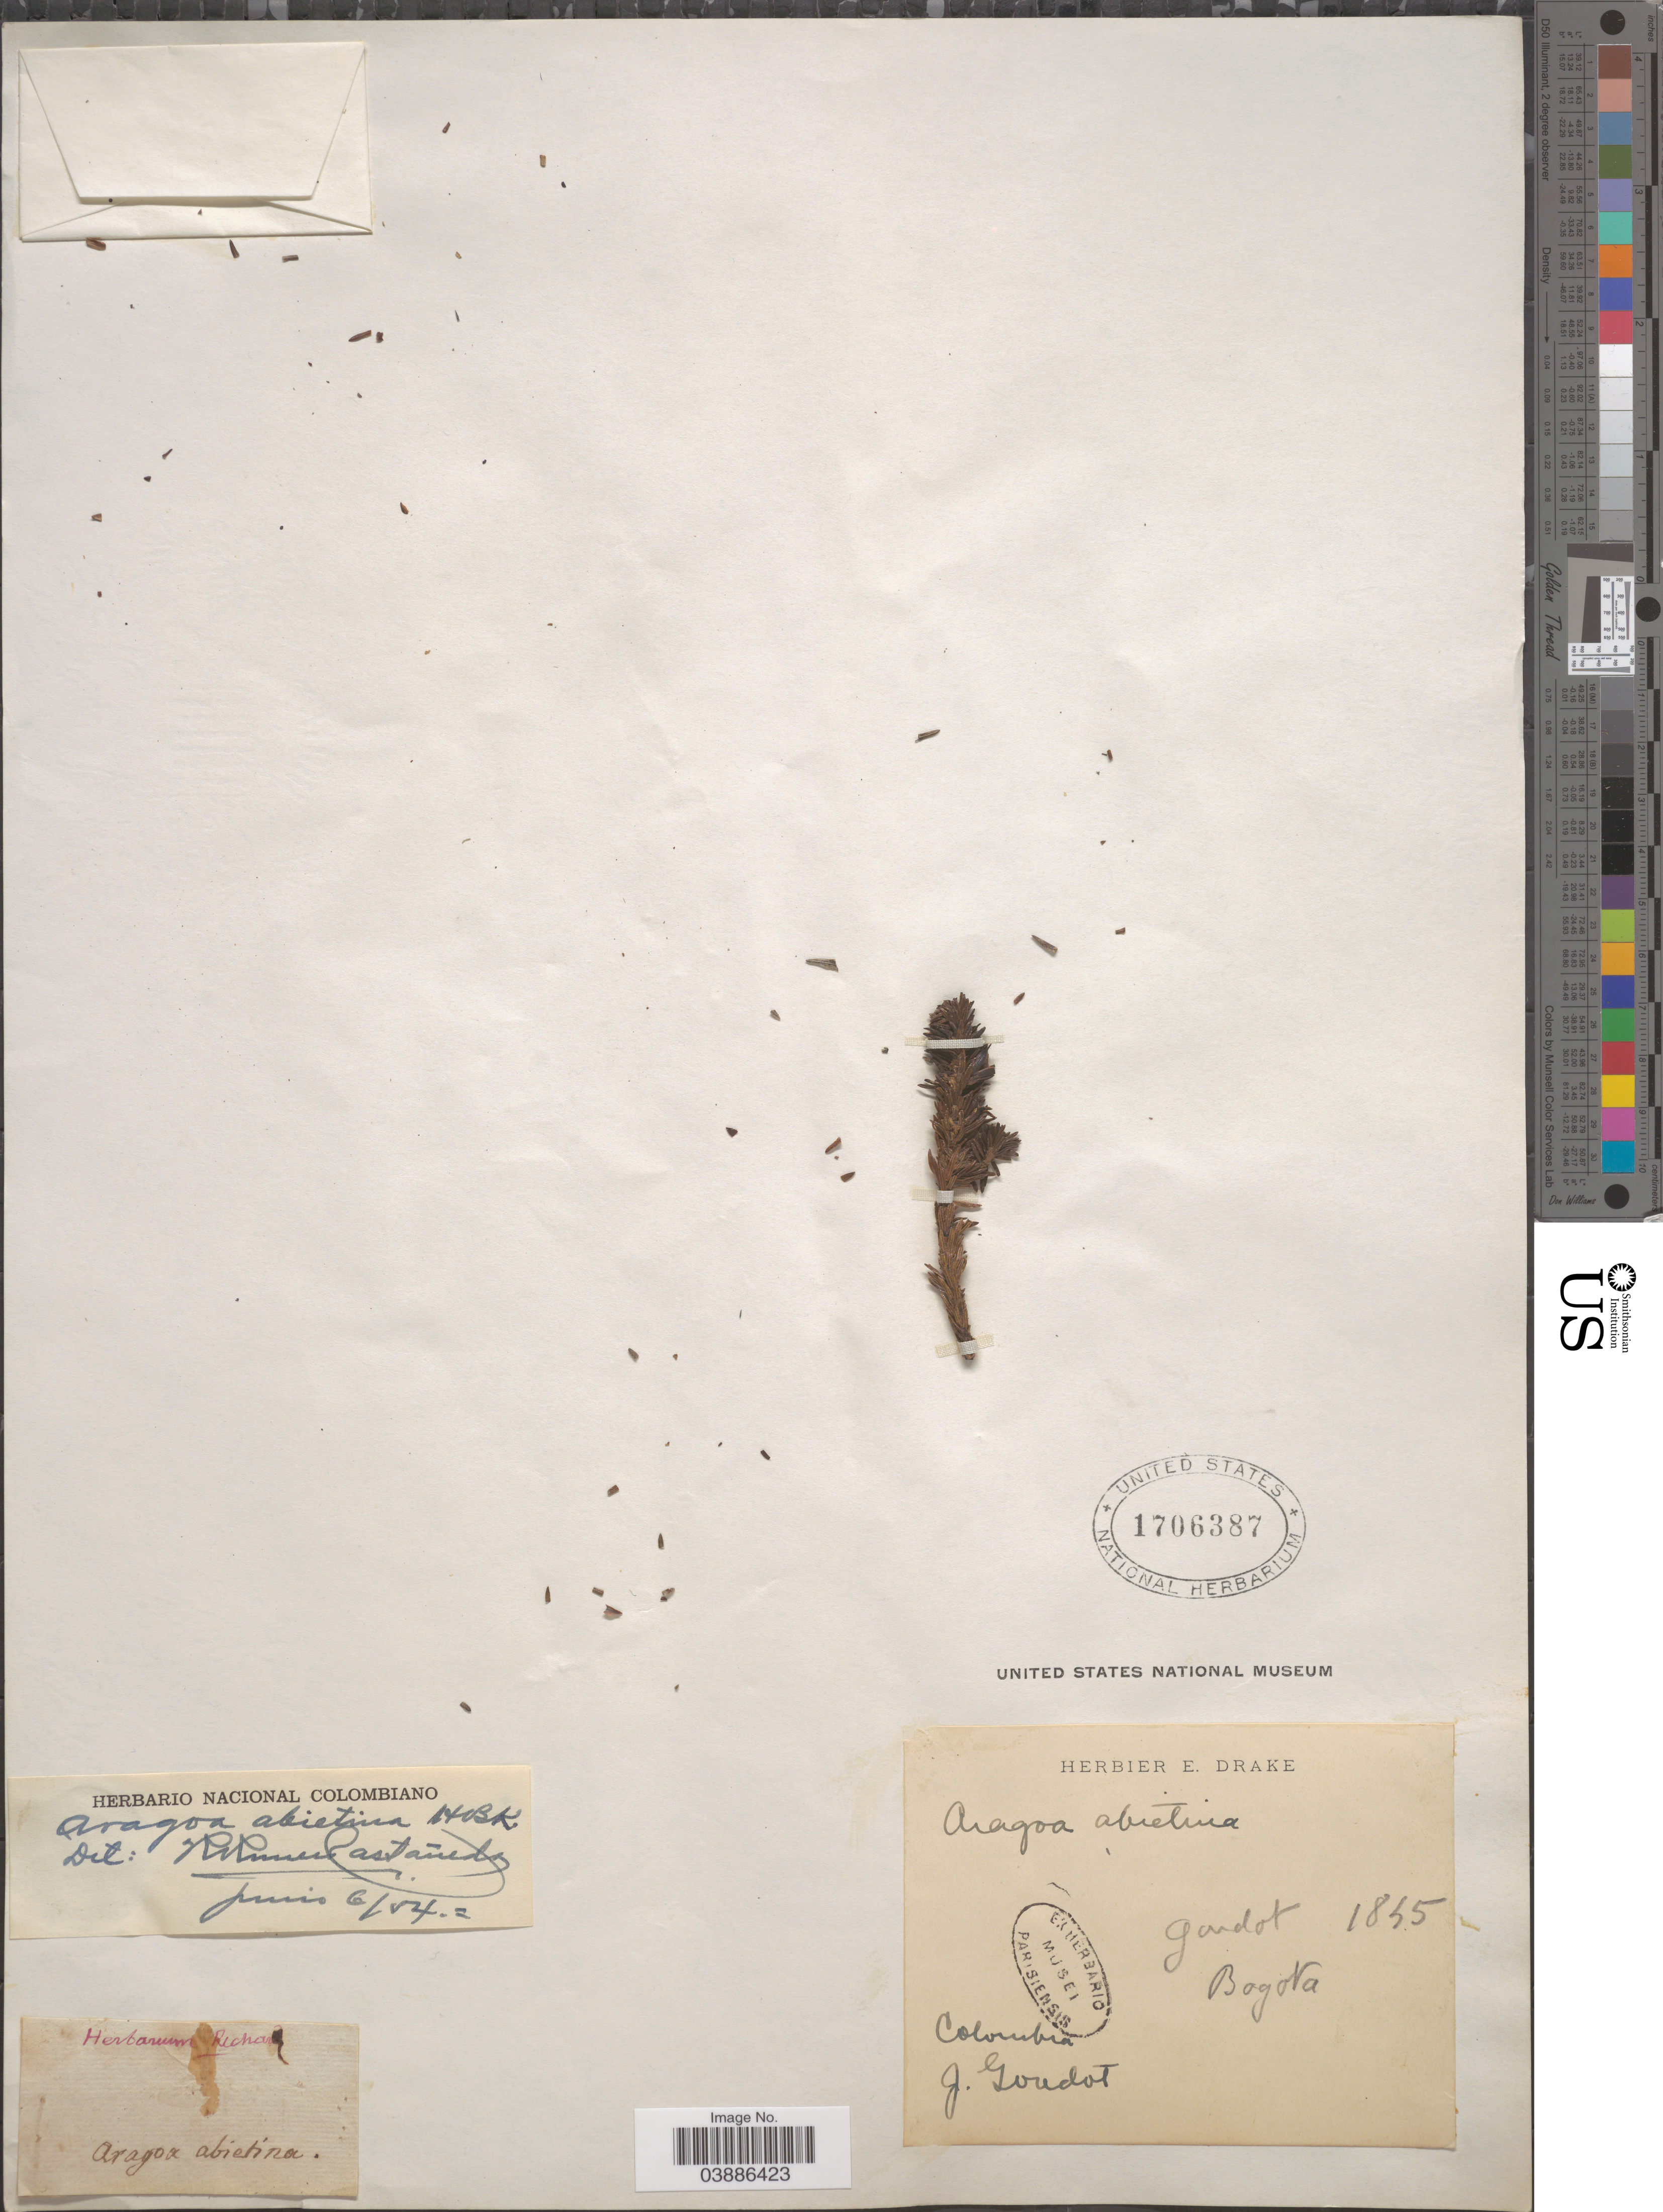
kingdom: Plantae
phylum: Tracheophyta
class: Magnoliopsida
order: Lamiales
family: Plantaginaceae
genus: Aragoa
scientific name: Aragoa abietina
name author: Kunth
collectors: J. Goudot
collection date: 1855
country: Colombia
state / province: Bogota D.C.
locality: Bogota.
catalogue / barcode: US 1706387